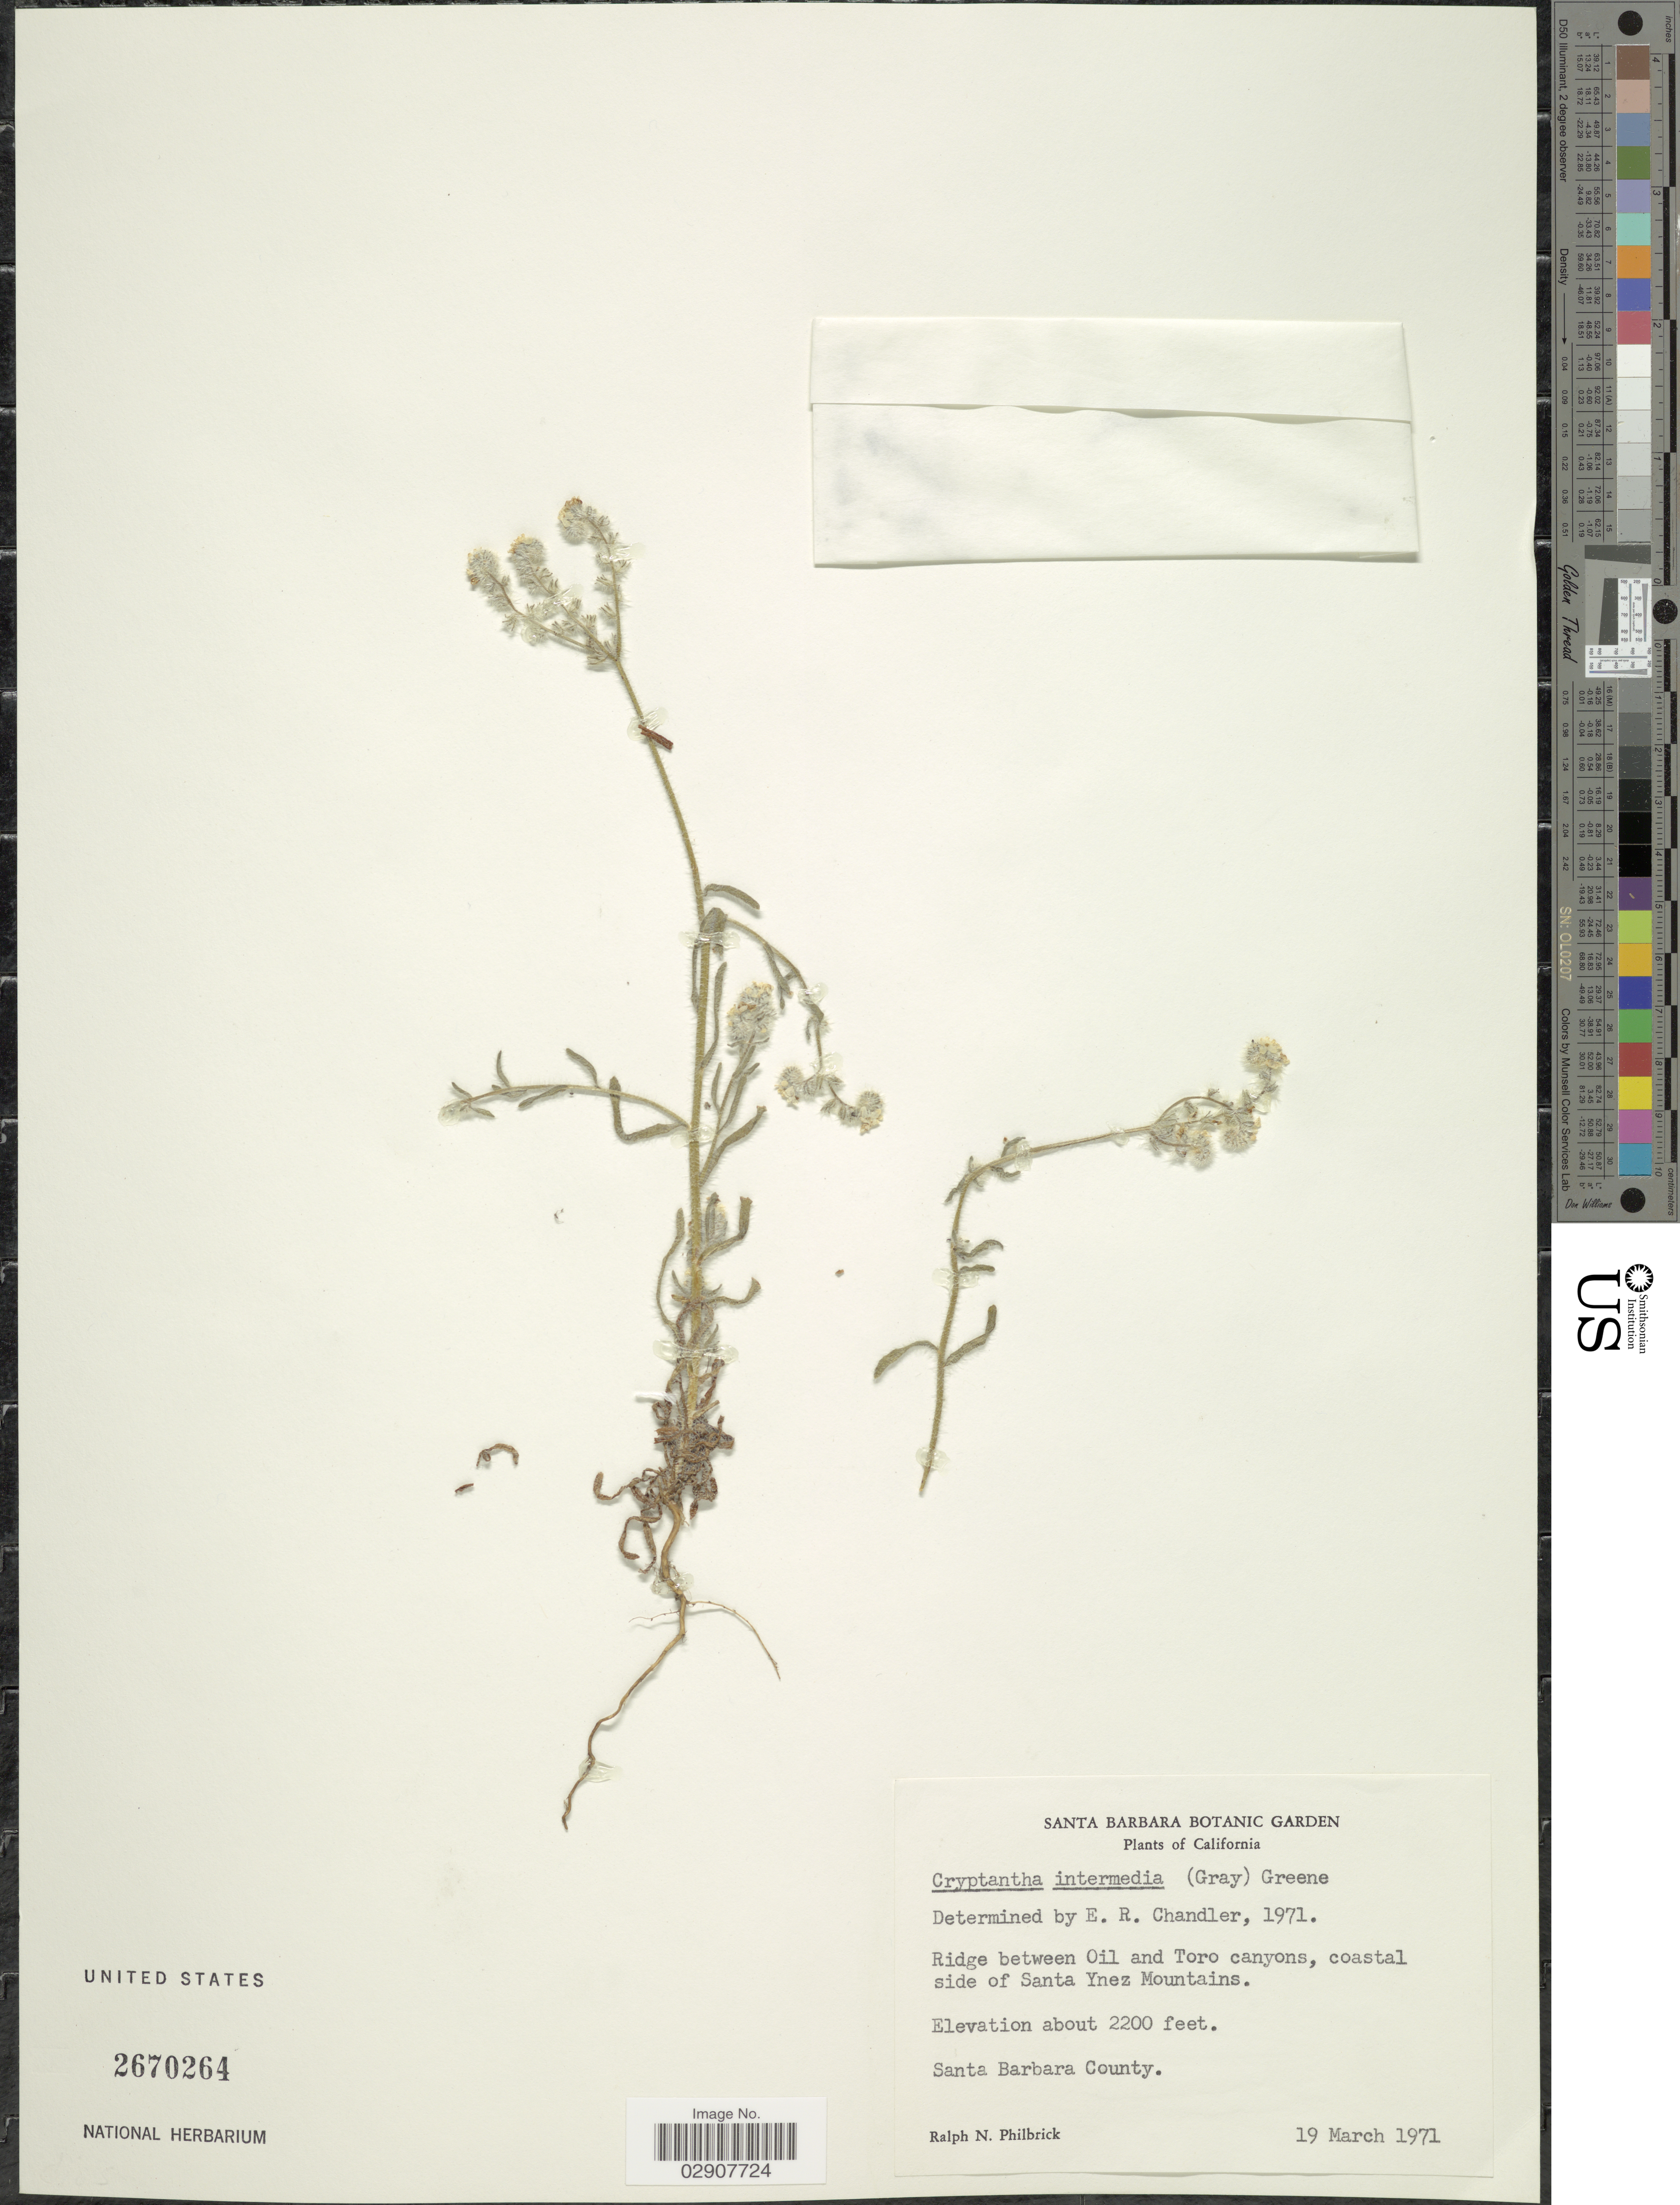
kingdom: Plantae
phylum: Tracheophyta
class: Magnoliopsida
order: Boraginales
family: Boraginaceae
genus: Cryptantha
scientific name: Cryptantha intermedia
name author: (A. Gray) Greene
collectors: R. Philbrick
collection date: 1971-03-19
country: United States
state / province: California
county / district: Santa Barbara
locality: Ridge between Oil and Toro canyons, coastal side of Santa Ynez Mountains. Santa Barbara County.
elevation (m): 671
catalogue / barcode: US 2670264